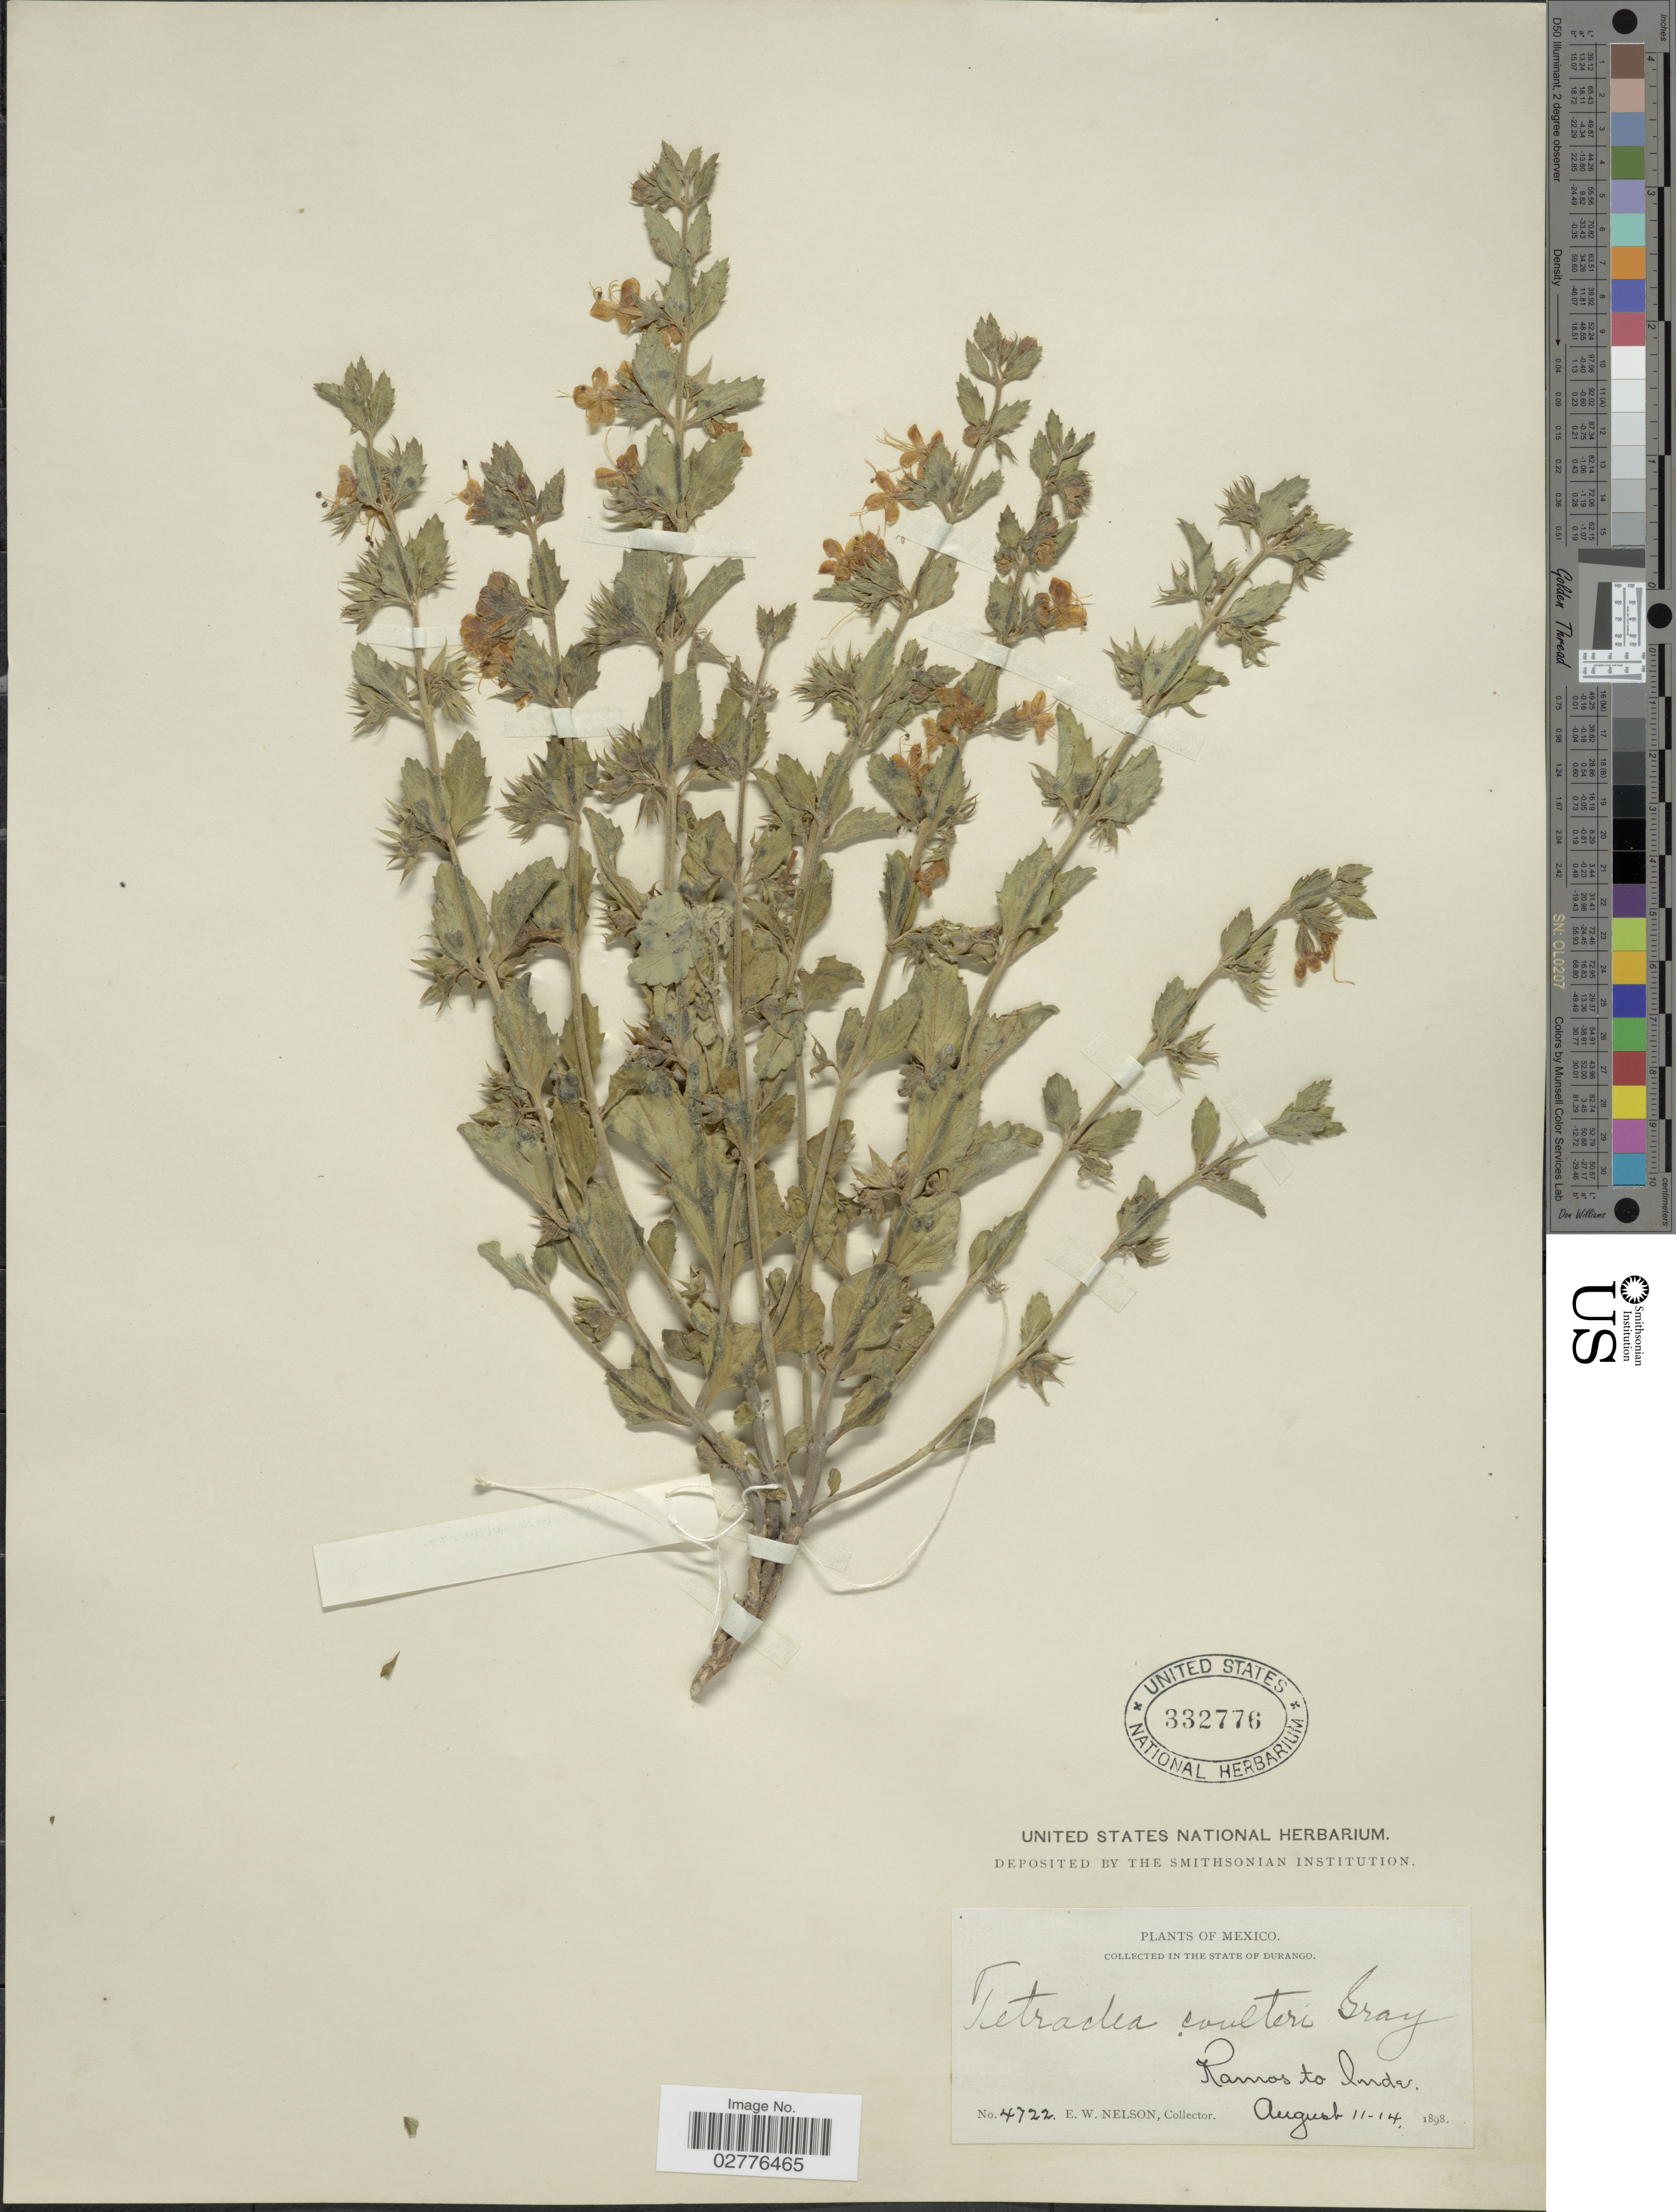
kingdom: Plantae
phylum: Tracheophyta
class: Magnoliopsida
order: Lamiales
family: Lamiaceae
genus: Tetraclea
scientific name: Tetraclea coulteri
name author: A. Gray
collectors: E. W. Nelson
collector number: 4722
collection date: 1898-08-11/1898-08-14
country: Mexico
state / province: Durango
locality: Ramos to Inde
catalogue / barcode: US 332776